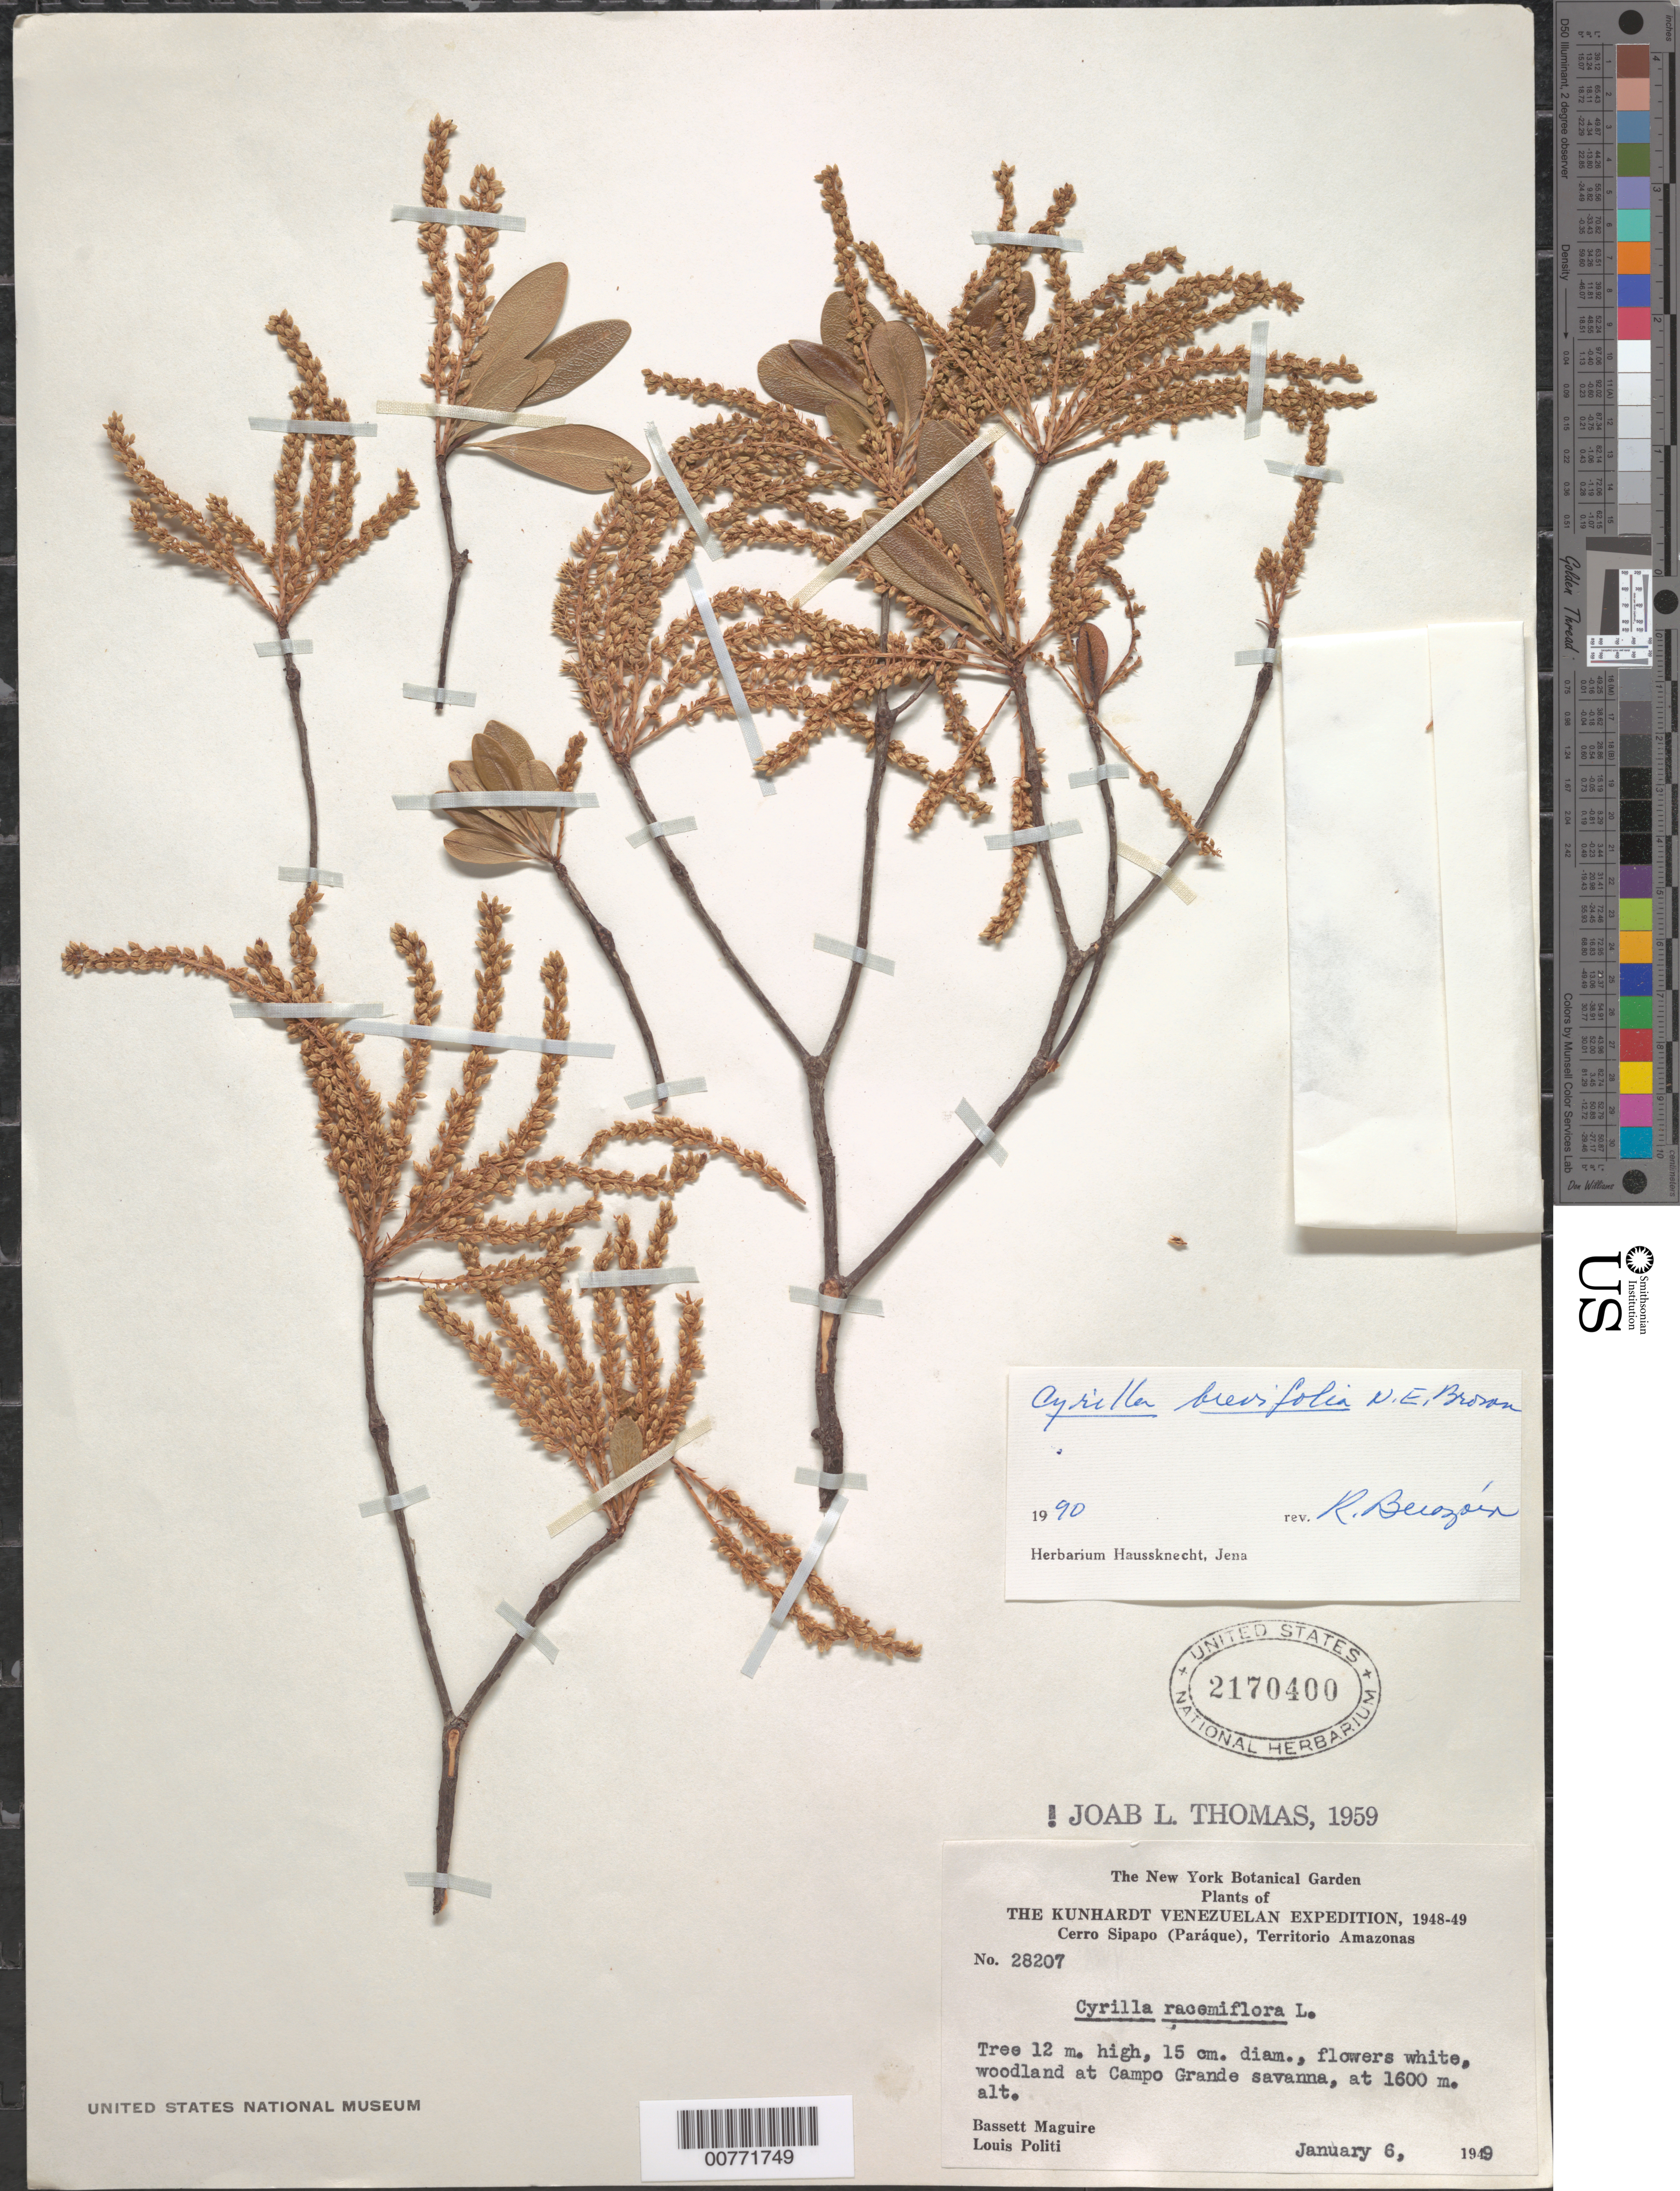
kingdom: Plantae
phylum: Tracheophyta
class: Magnoliopsida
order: Ericales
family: Cyrillaceae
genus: Cyrilla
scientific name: Cyrilla brevifolia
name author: N.E. Br.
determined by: Berozain, R.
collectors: B. Maguire & L. Politi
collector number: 28207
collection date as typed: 6-Jan-49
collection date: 1949-01-06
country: Venezuela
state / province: Amazonas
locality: Cerro Sipapo (Paráque), Campo Grande savanna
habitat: Woodland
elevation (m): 1600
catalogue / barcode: US 2170400